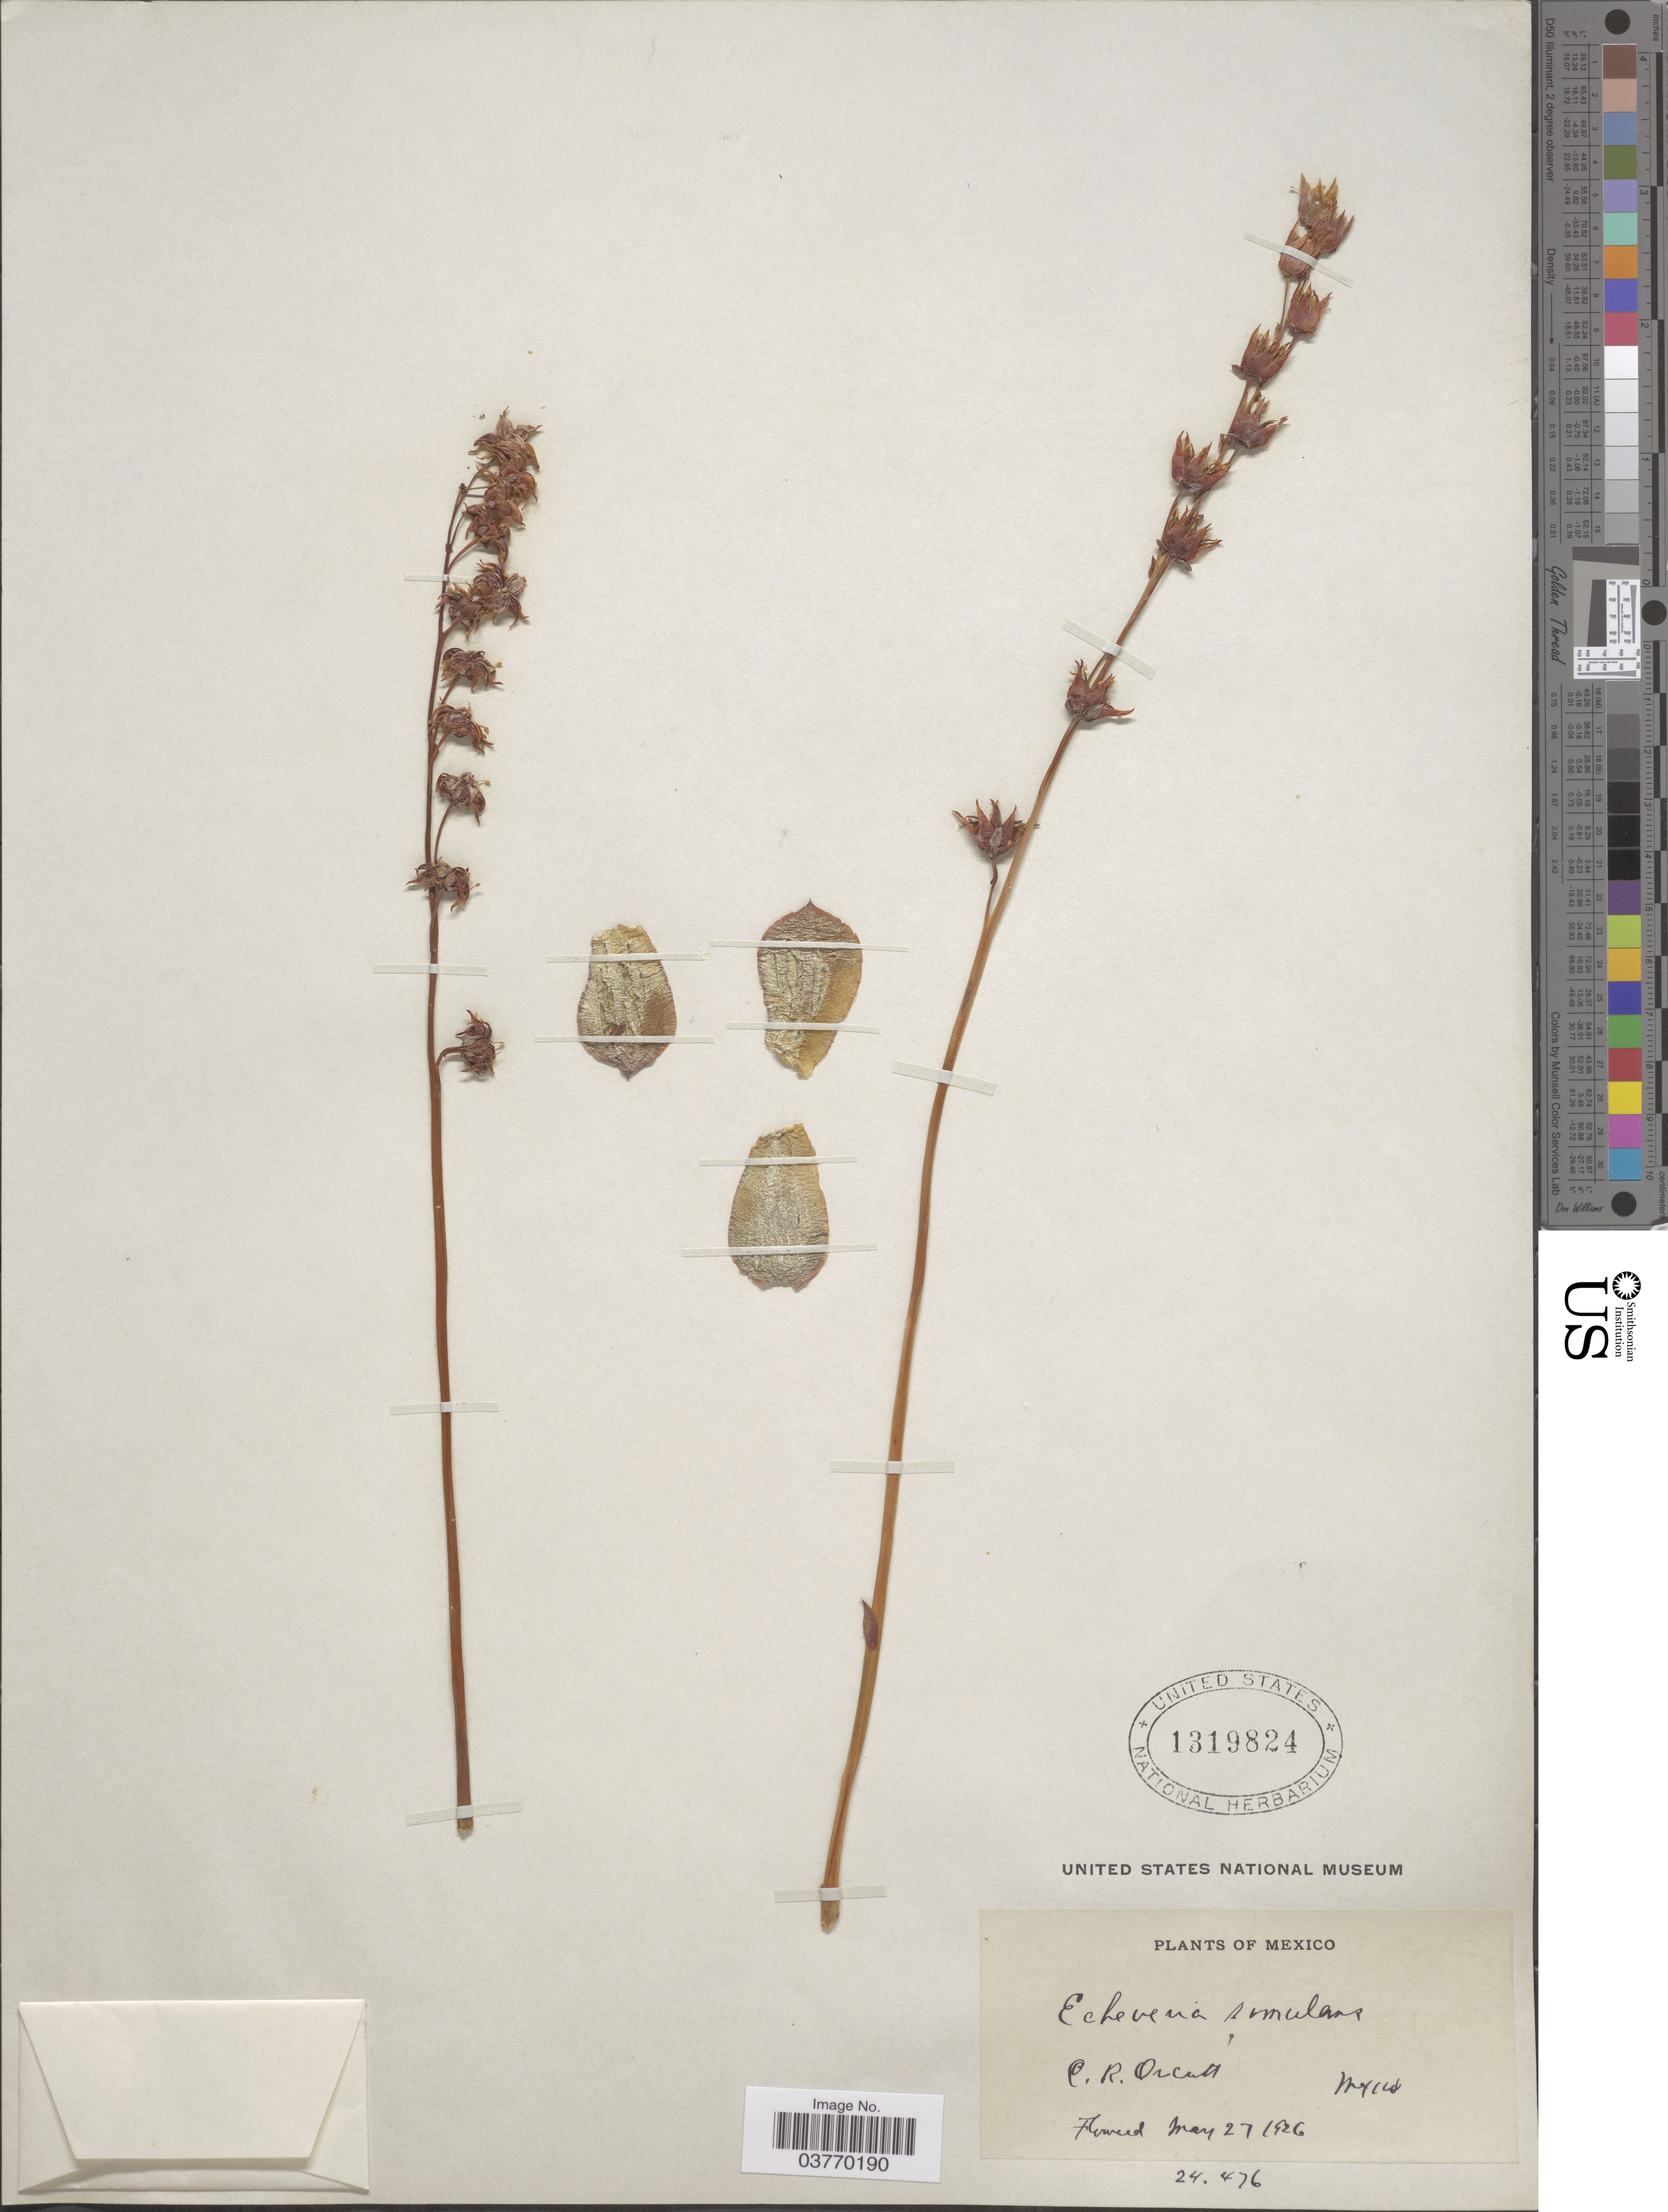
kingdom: Plantae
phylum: Tracheophyta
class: Magnoliopsida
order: Saxifragales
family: Crassulaceae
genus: Echeveria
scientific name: Echeveria elegans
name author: Rose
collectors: C. R. Orcutt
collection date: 1926-05-27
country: Mexico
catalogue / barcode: US 1319824